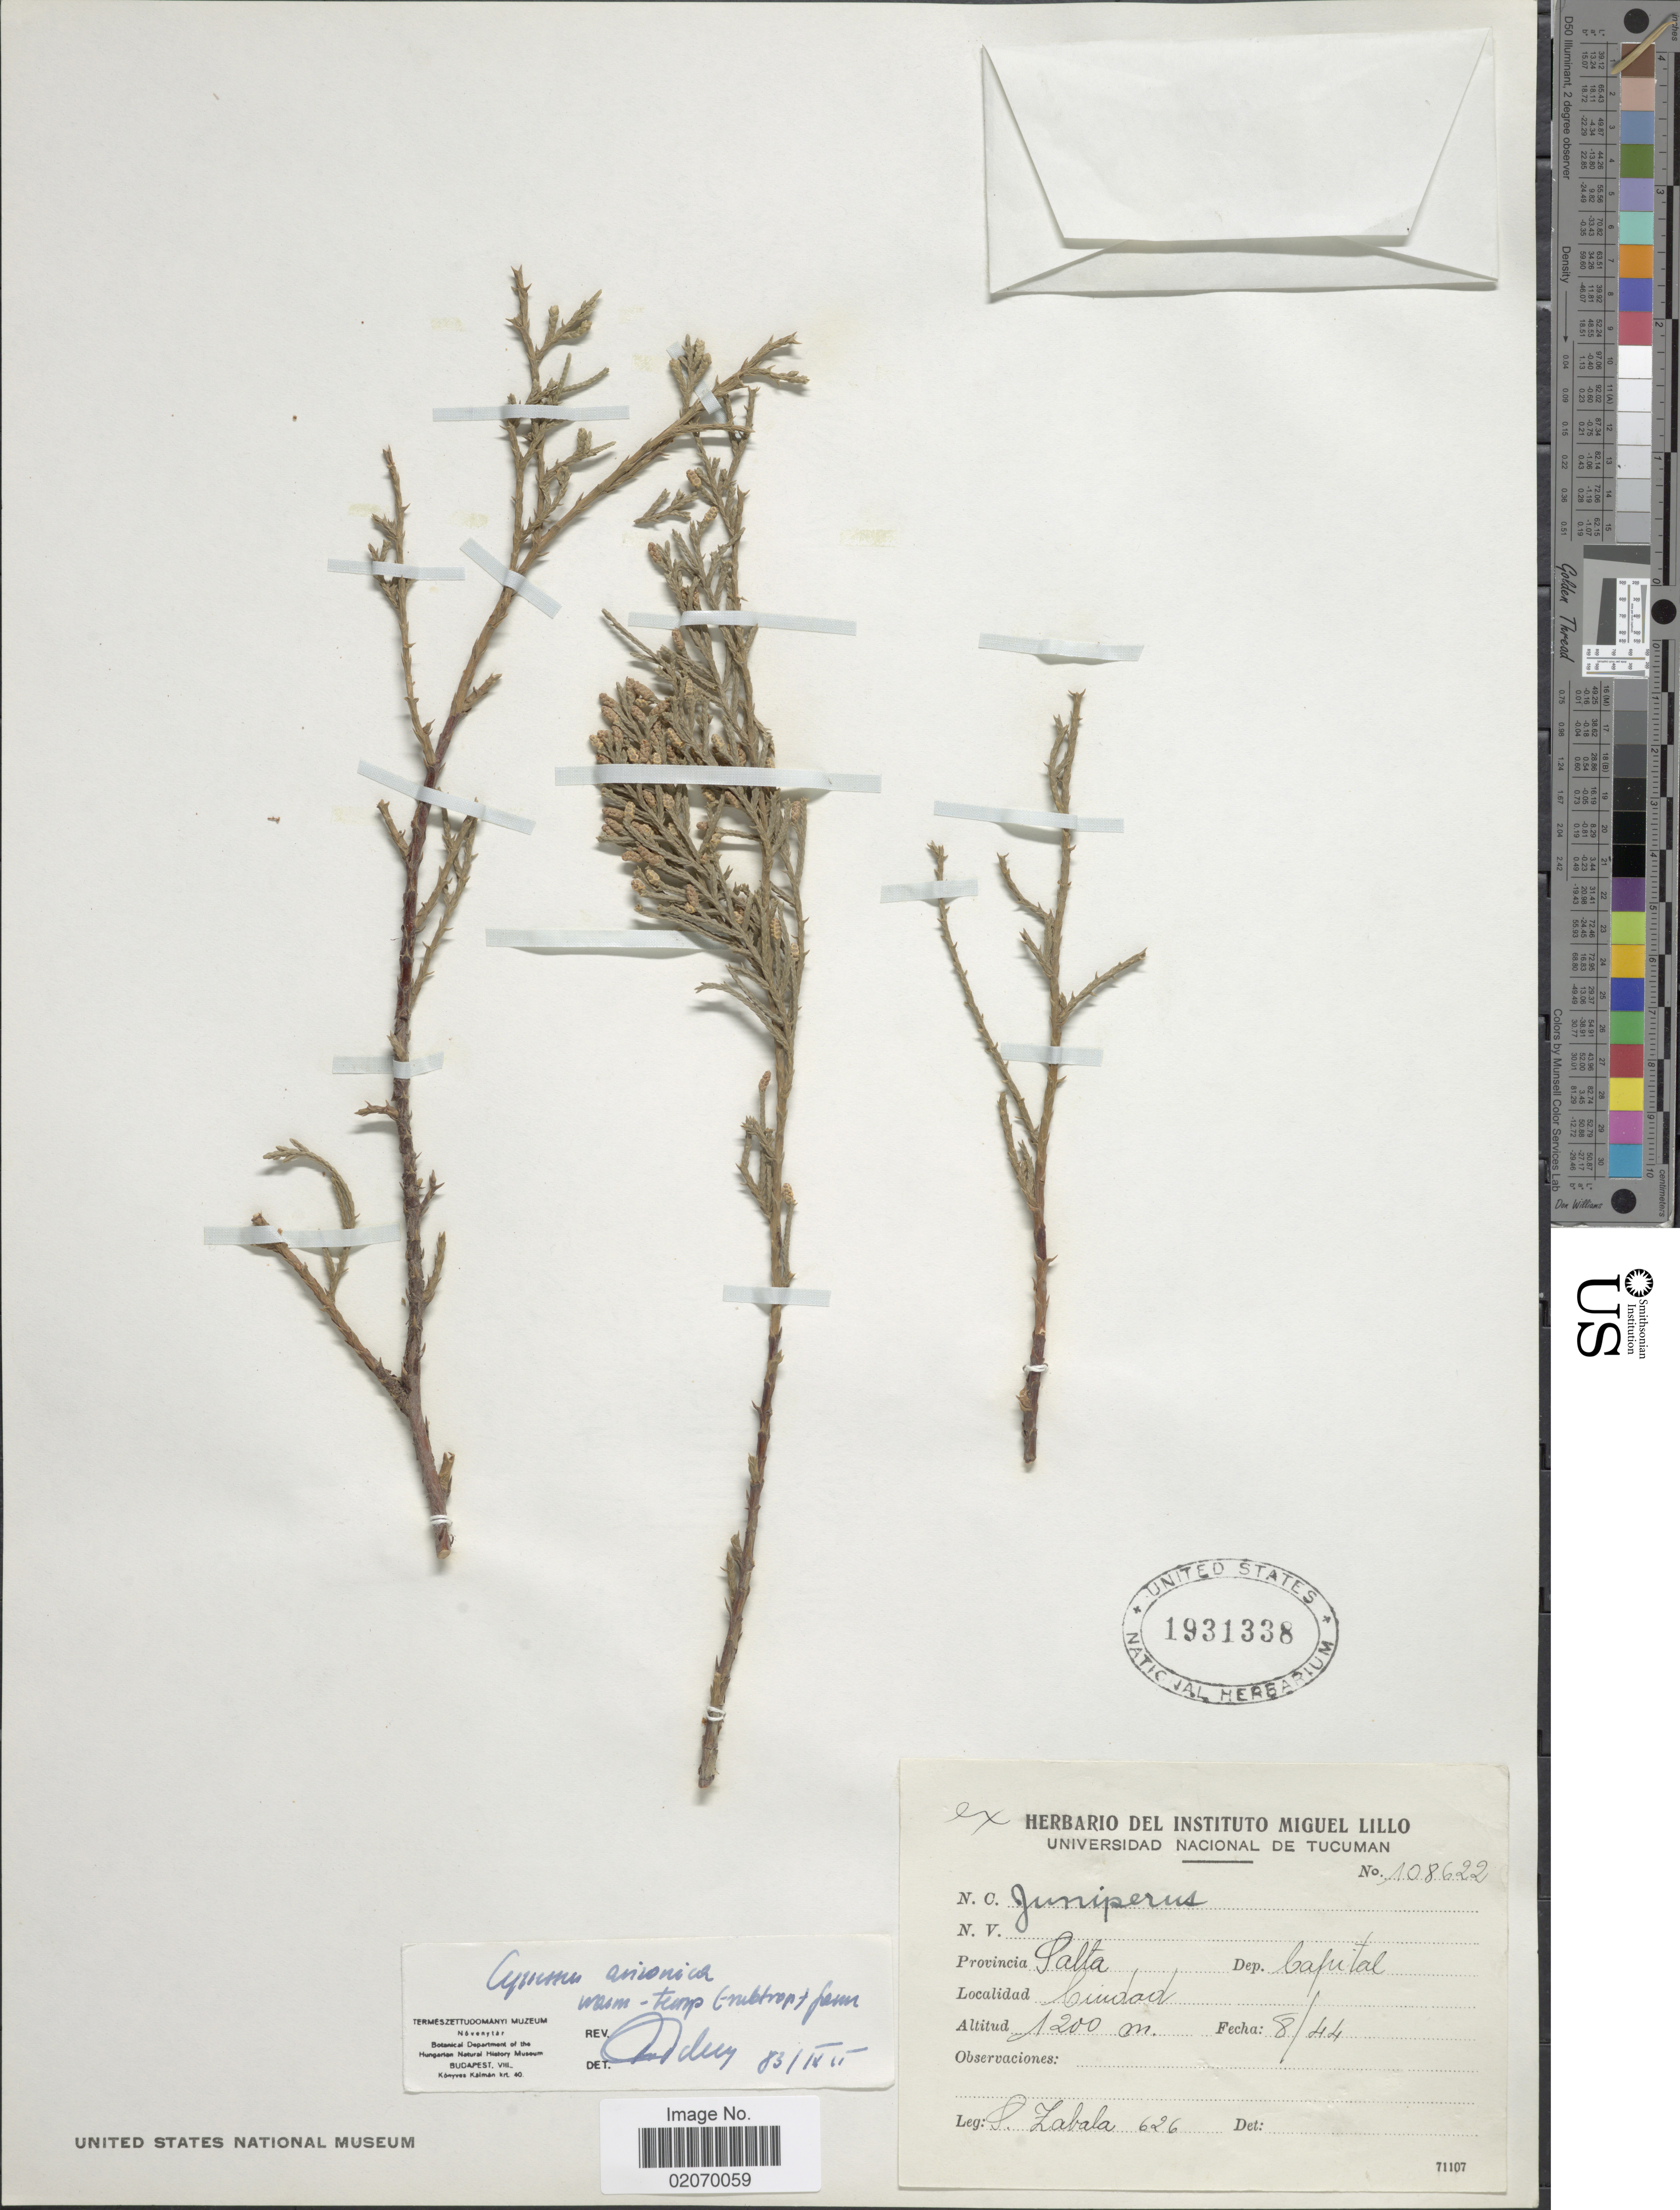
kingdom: Plantae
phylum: Tracheophyta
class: Pinopsida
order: Pinales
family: Cupressaceae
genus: Hesperocyparis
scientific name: Hesperocyparis arizonica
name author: (Greene) Bartel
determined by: (US) Smithsonian Institution - National Museum of Natural History - Department of Botany (UNITED STATES)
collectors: S. Zabala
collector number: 626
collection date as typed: Transcribed d/m/y: /8/44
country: Argentina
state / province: Salta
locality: Dep. Capital, Ciudad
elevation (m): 1200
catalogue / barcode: US 1931338